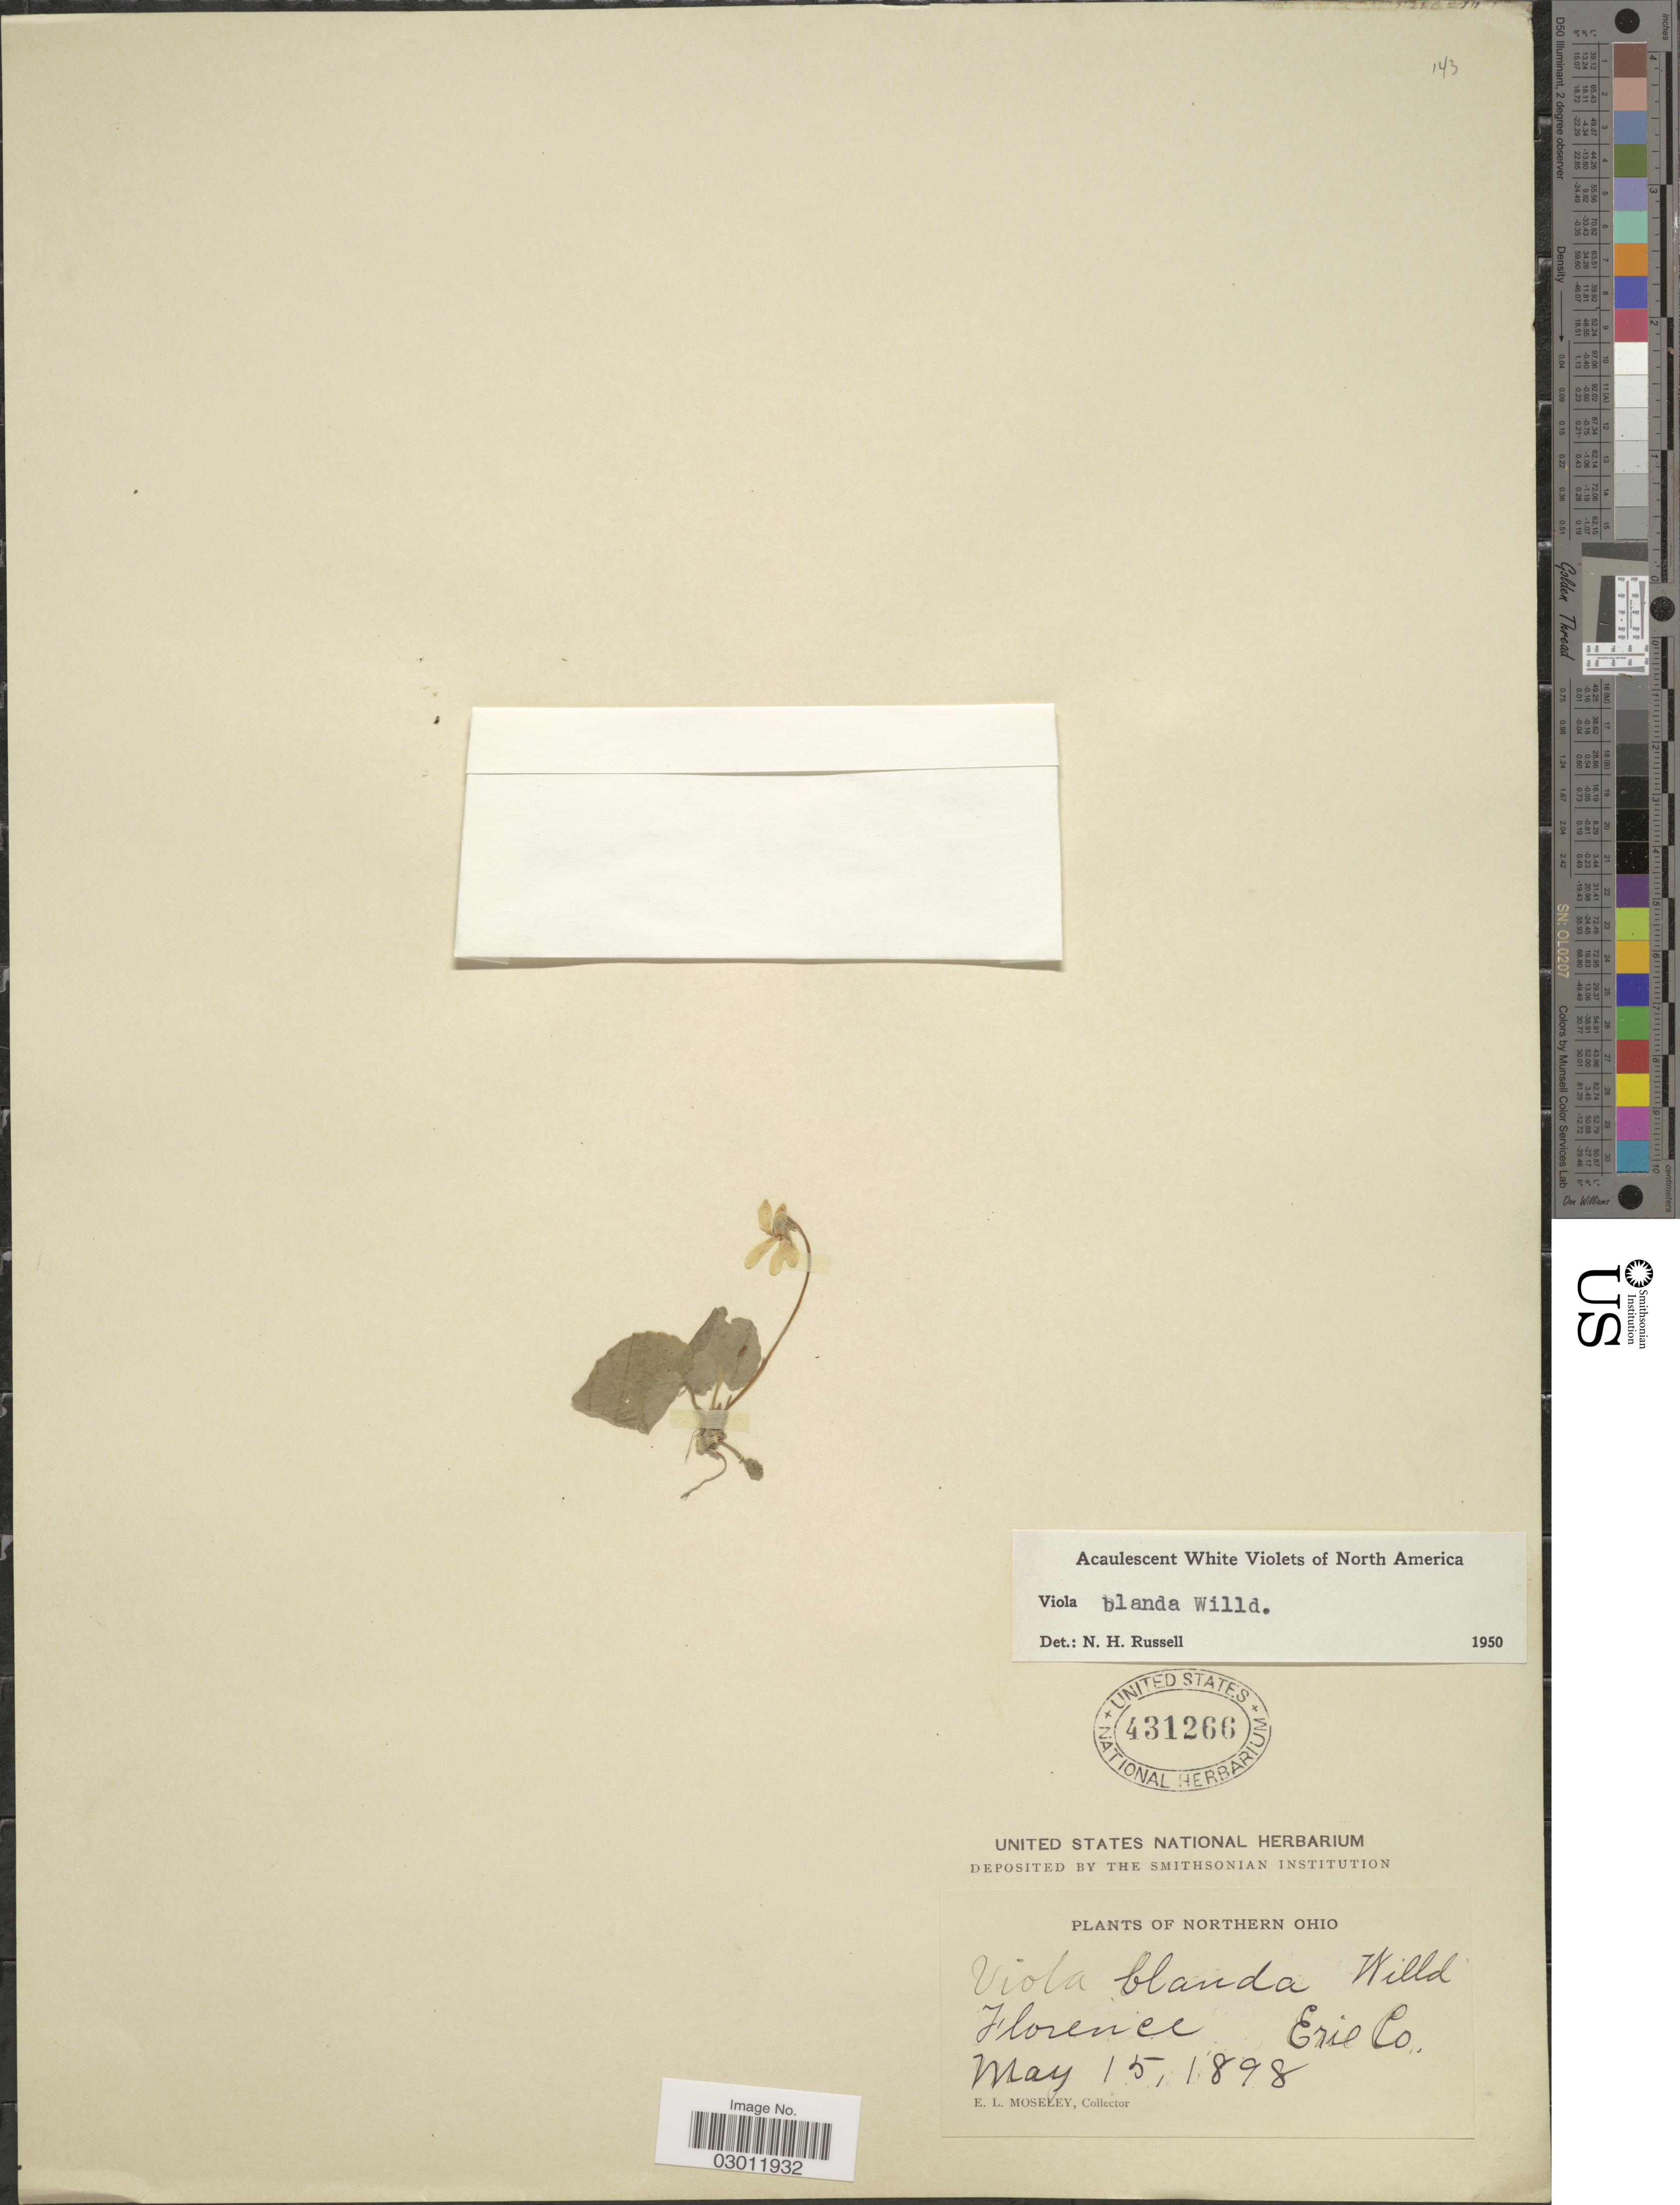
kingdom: Plantae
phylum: Tracheophyta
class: Magnoliopsida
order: Malpighiales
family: Violaceae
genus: Viola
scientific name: Viola blanda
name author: Willd.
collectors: E. Moseley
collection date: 1898-05-15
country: United States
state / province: Ohio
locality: Northern Ohio. Florence Erie Co.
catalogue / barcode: US 431266